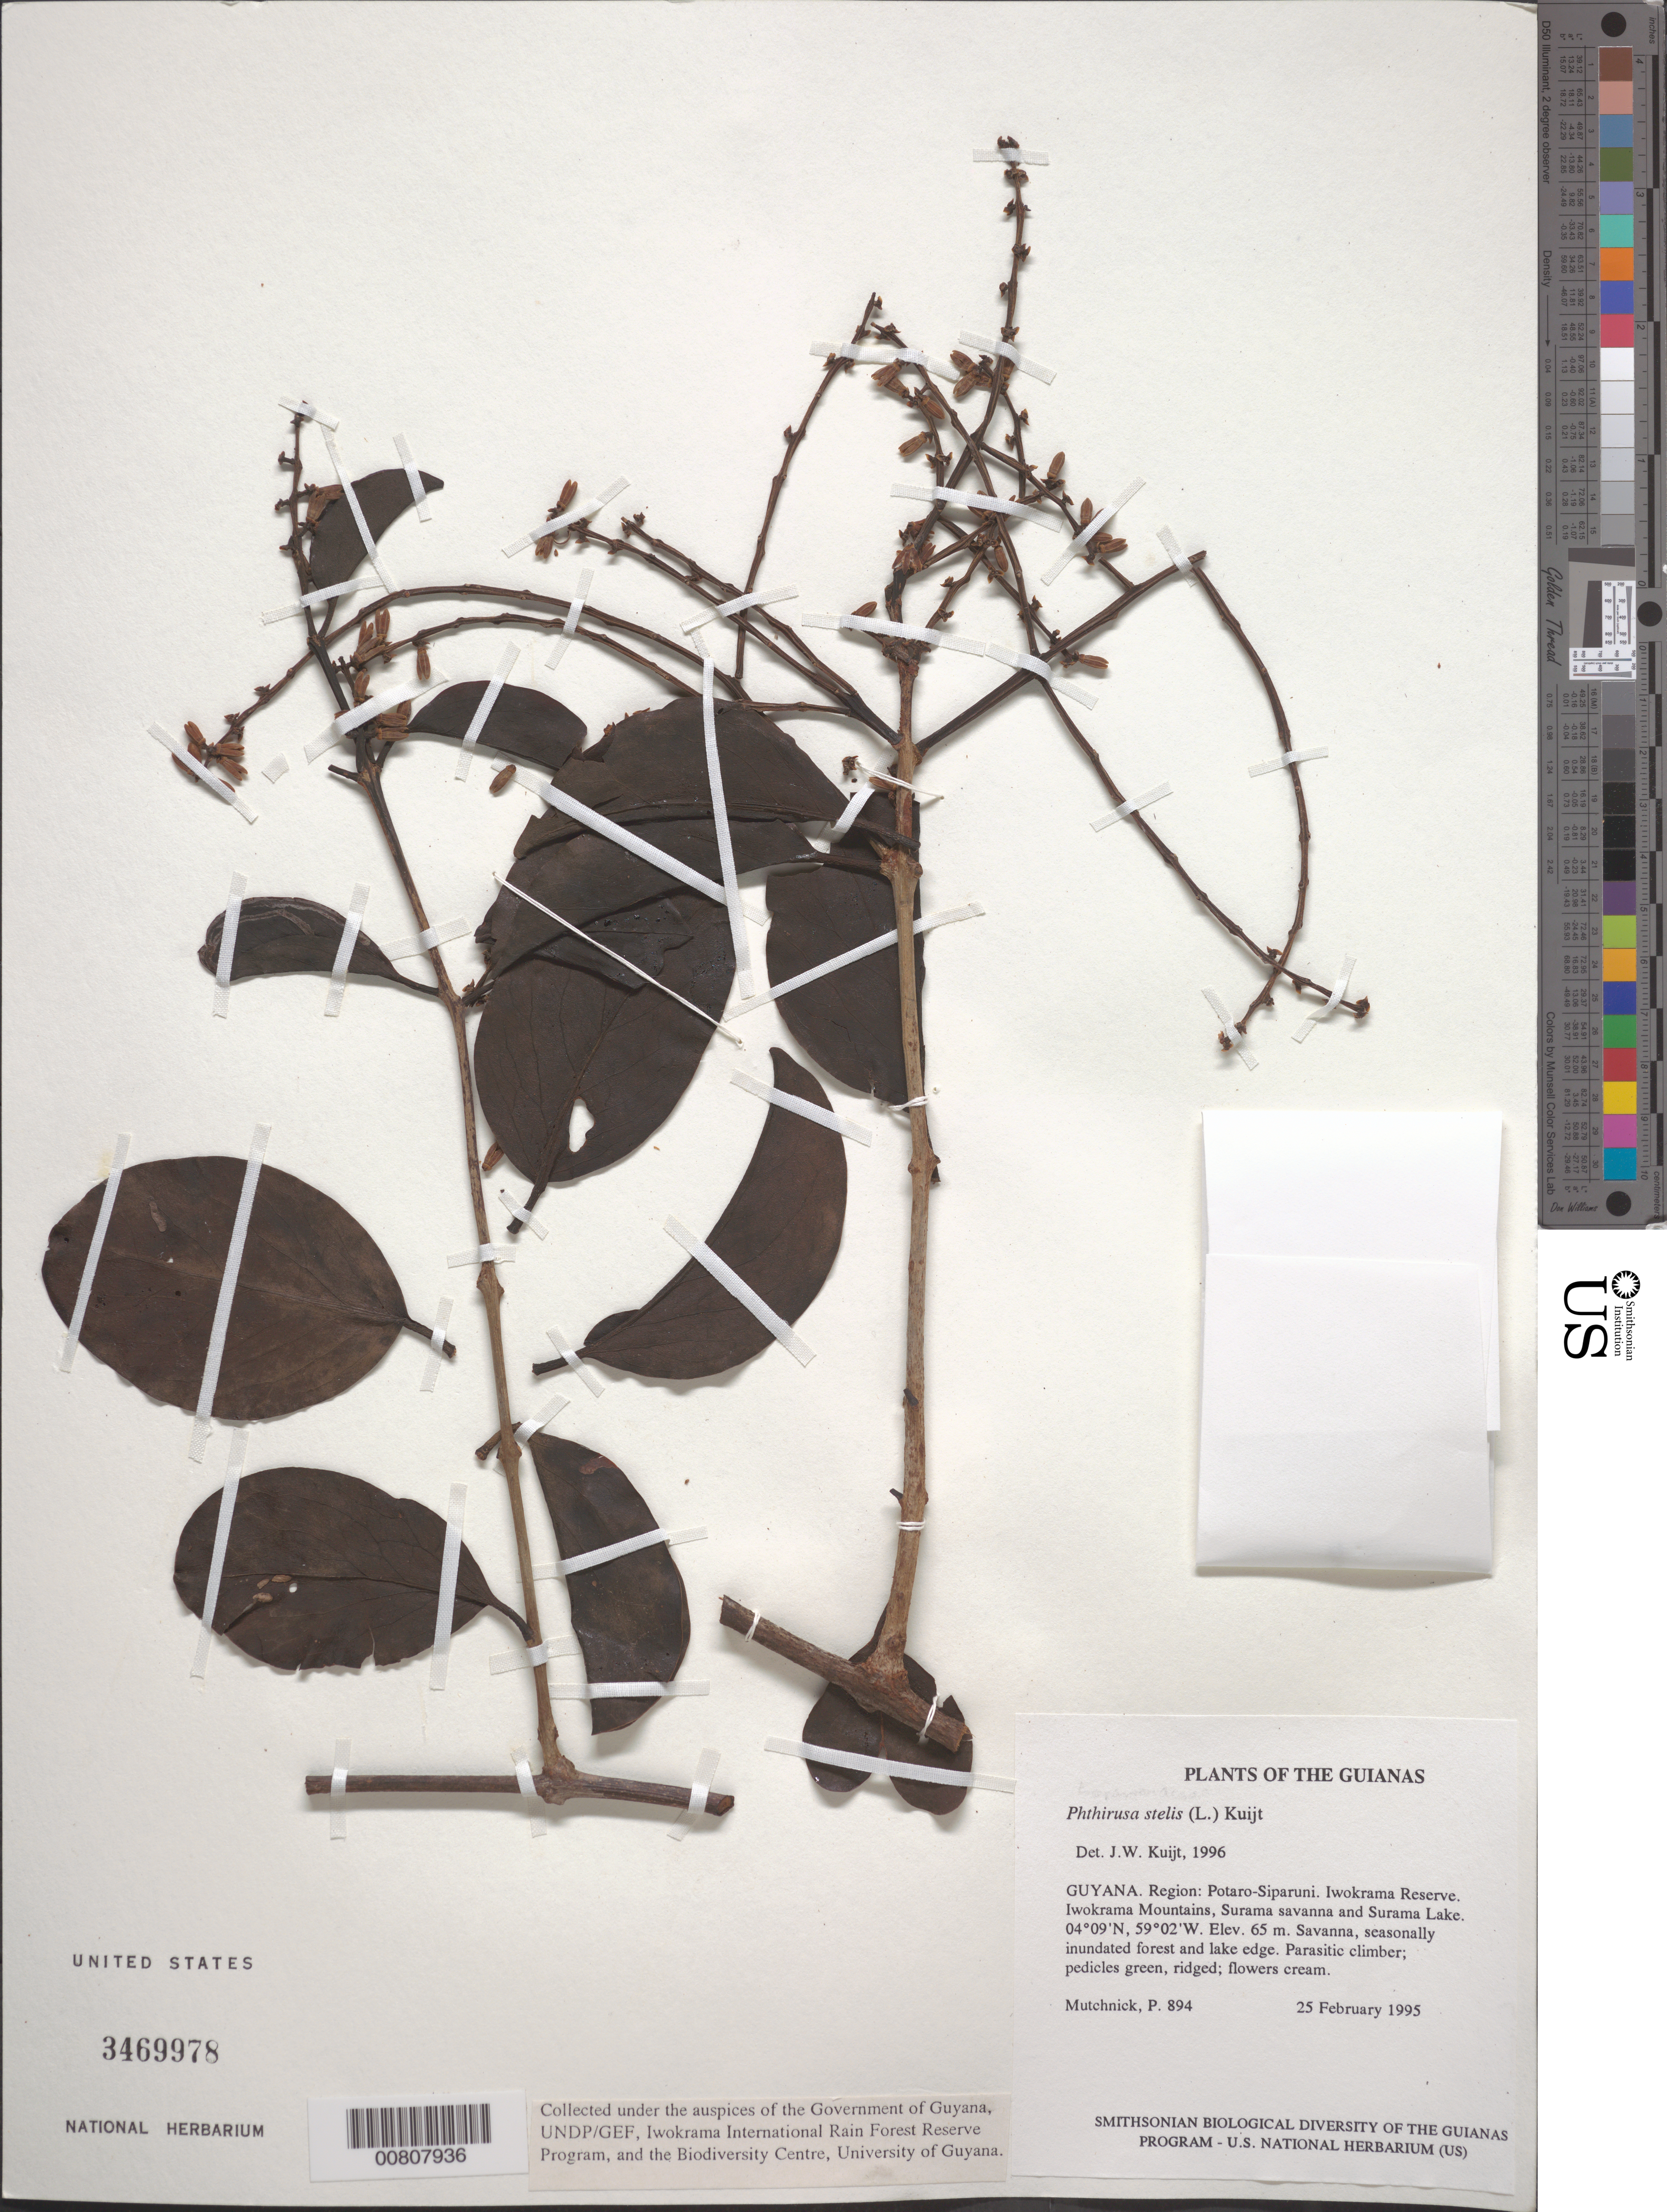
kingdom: Plantae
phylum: Tracheophyta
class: Magnoliopsida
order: Santalales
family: Loranthaceae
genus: Phthirusa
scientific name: Phthirusa stelis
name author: (L.) Kuijt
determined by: Kuijt, Job, (CANADA)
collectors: P. Mutchnick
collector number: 894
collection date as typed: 25 February 1995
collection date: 1995-02-25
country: Guyana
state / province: Potaro-Siparuni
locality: Iwokrama Reserve. Iwokrama Mountains, Surama savanna and Surama Lake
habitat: Savanna, seasonally inundated forest and lake edge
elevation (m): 65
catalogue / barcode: US 3469978